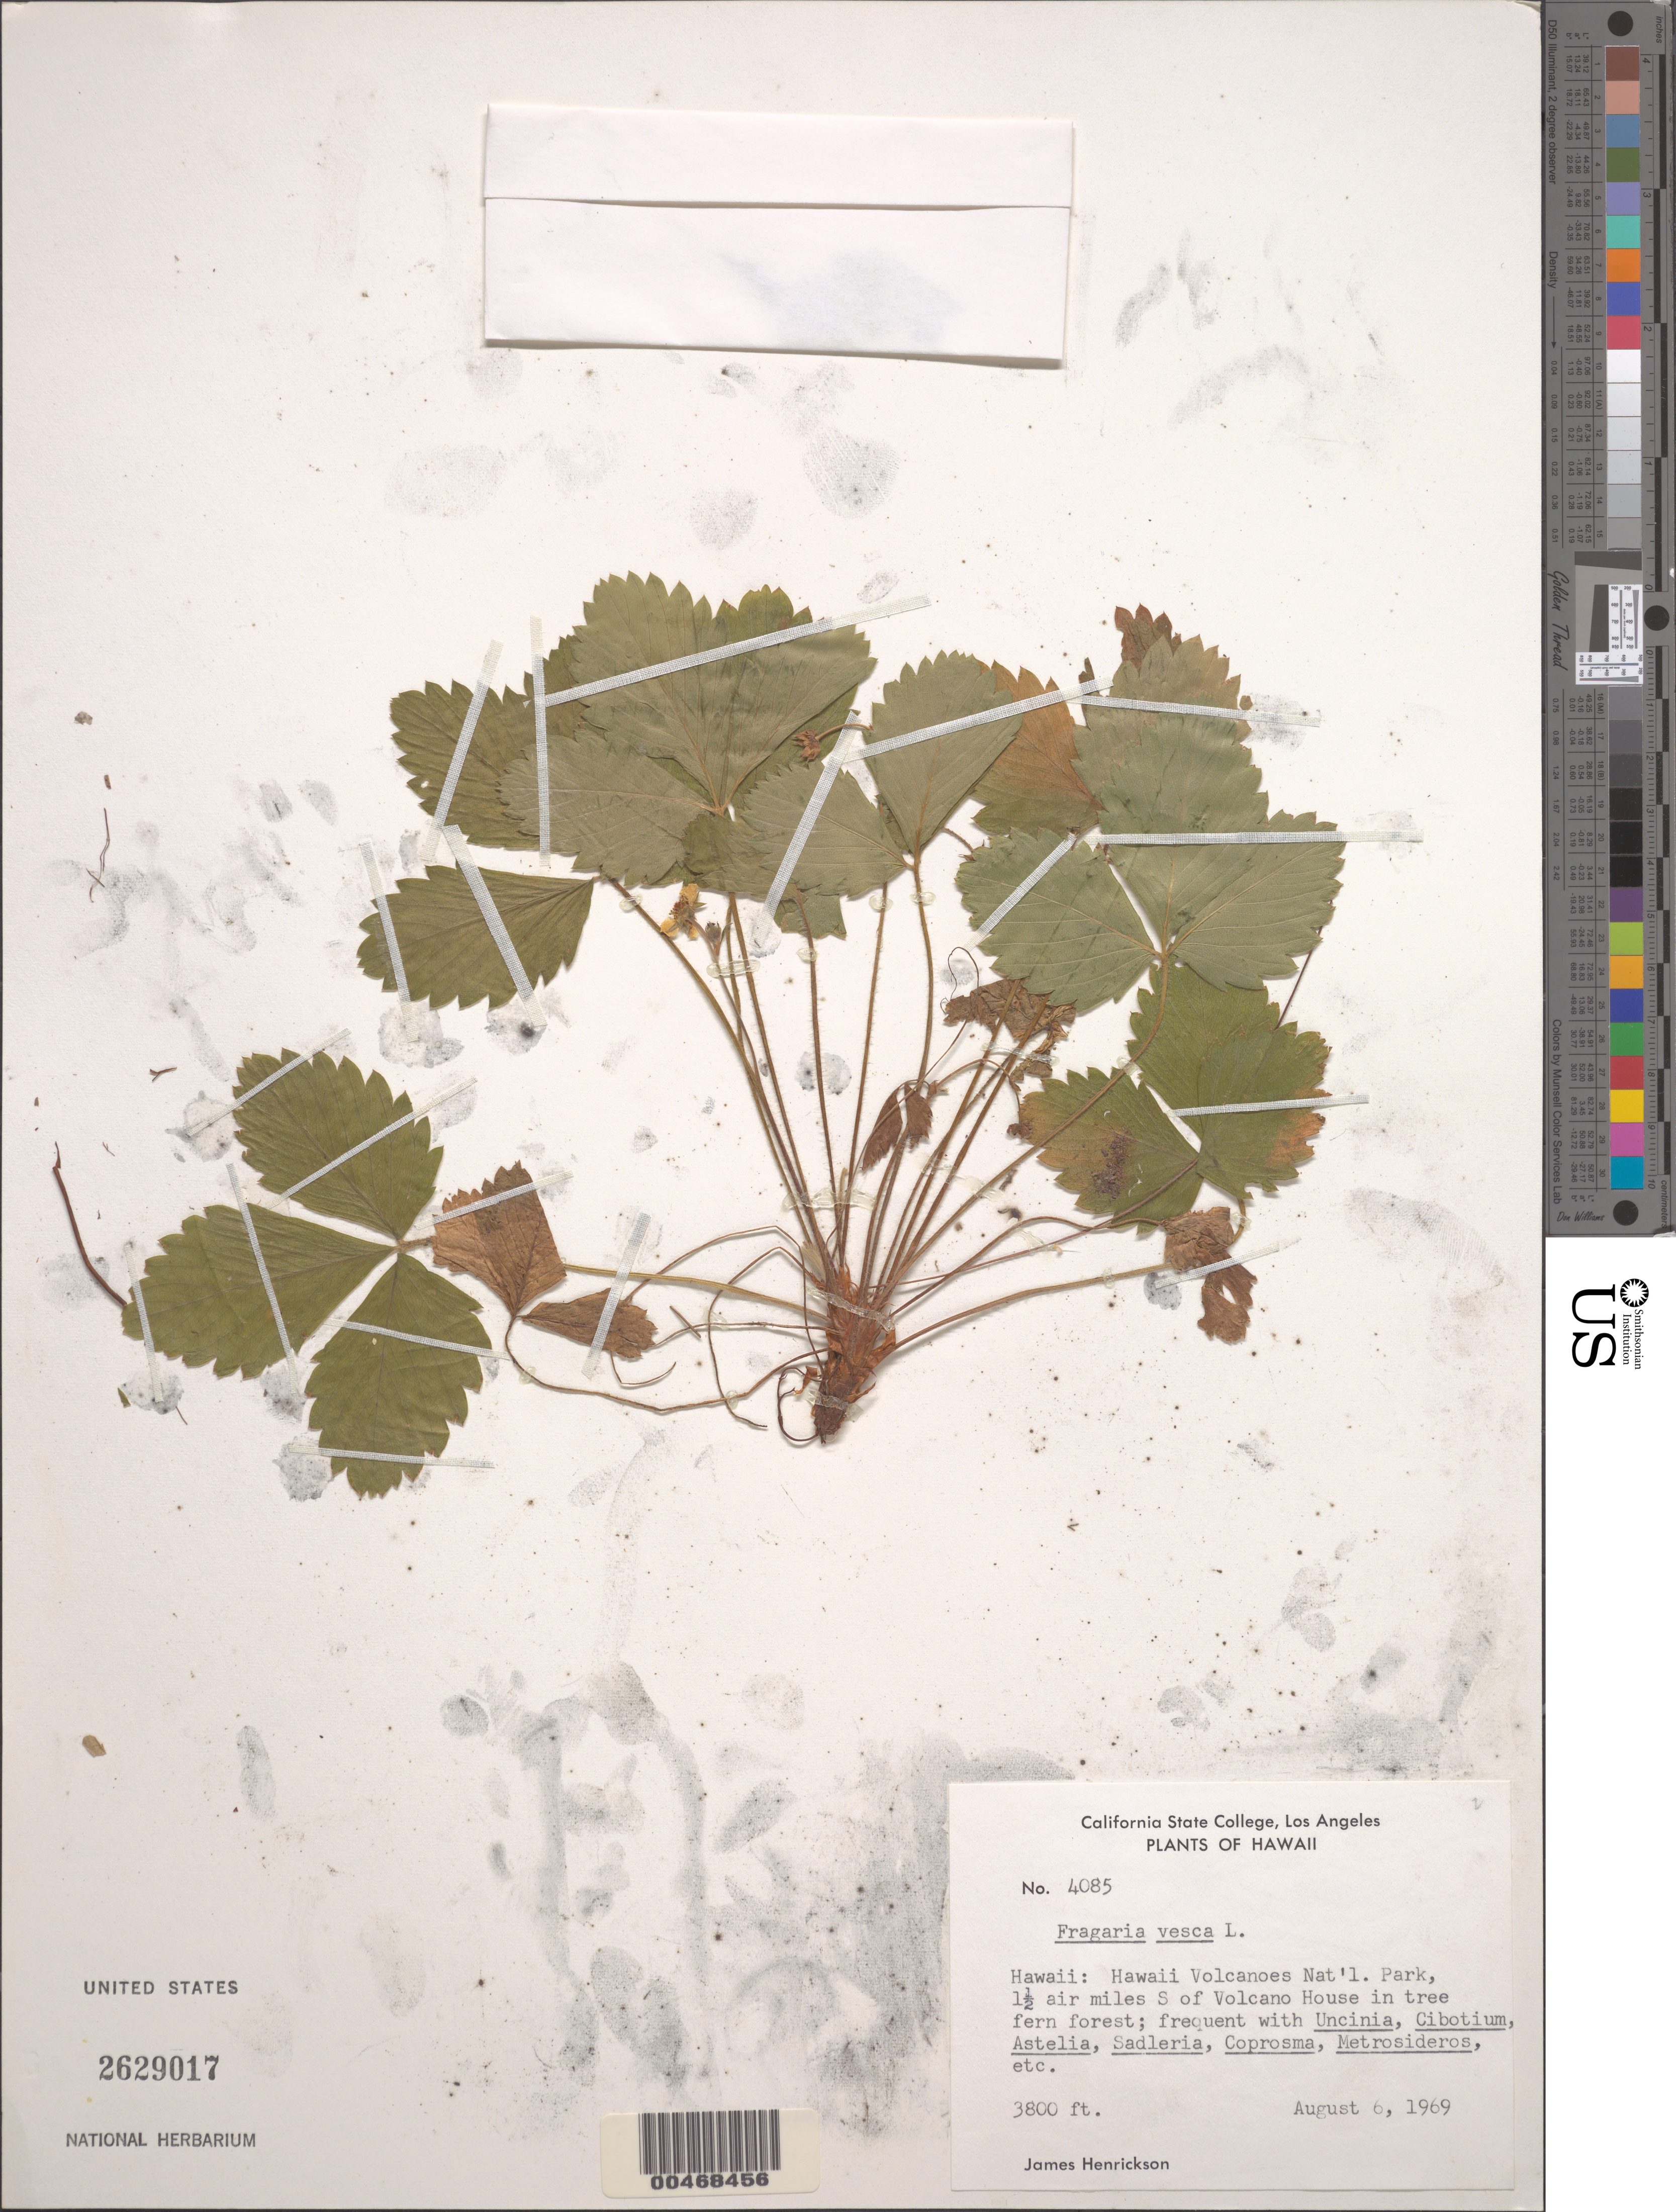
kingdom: Plantae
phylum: Tracheophyta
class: Magnoliopsida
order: Rosales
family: Rosaceae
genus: Fragaria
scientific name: Fragaria vesca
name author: L.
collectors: J. S. Henrickson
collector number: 4085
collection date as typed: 6 Aug 1969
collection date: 1969-08-06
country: United States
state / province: Hawaii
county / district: Hawaii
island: Hawaii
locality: Hawaii Volcanoes National Park, 1.5 air mi S of Volcano House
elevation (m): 1158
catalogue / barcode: US 2629017